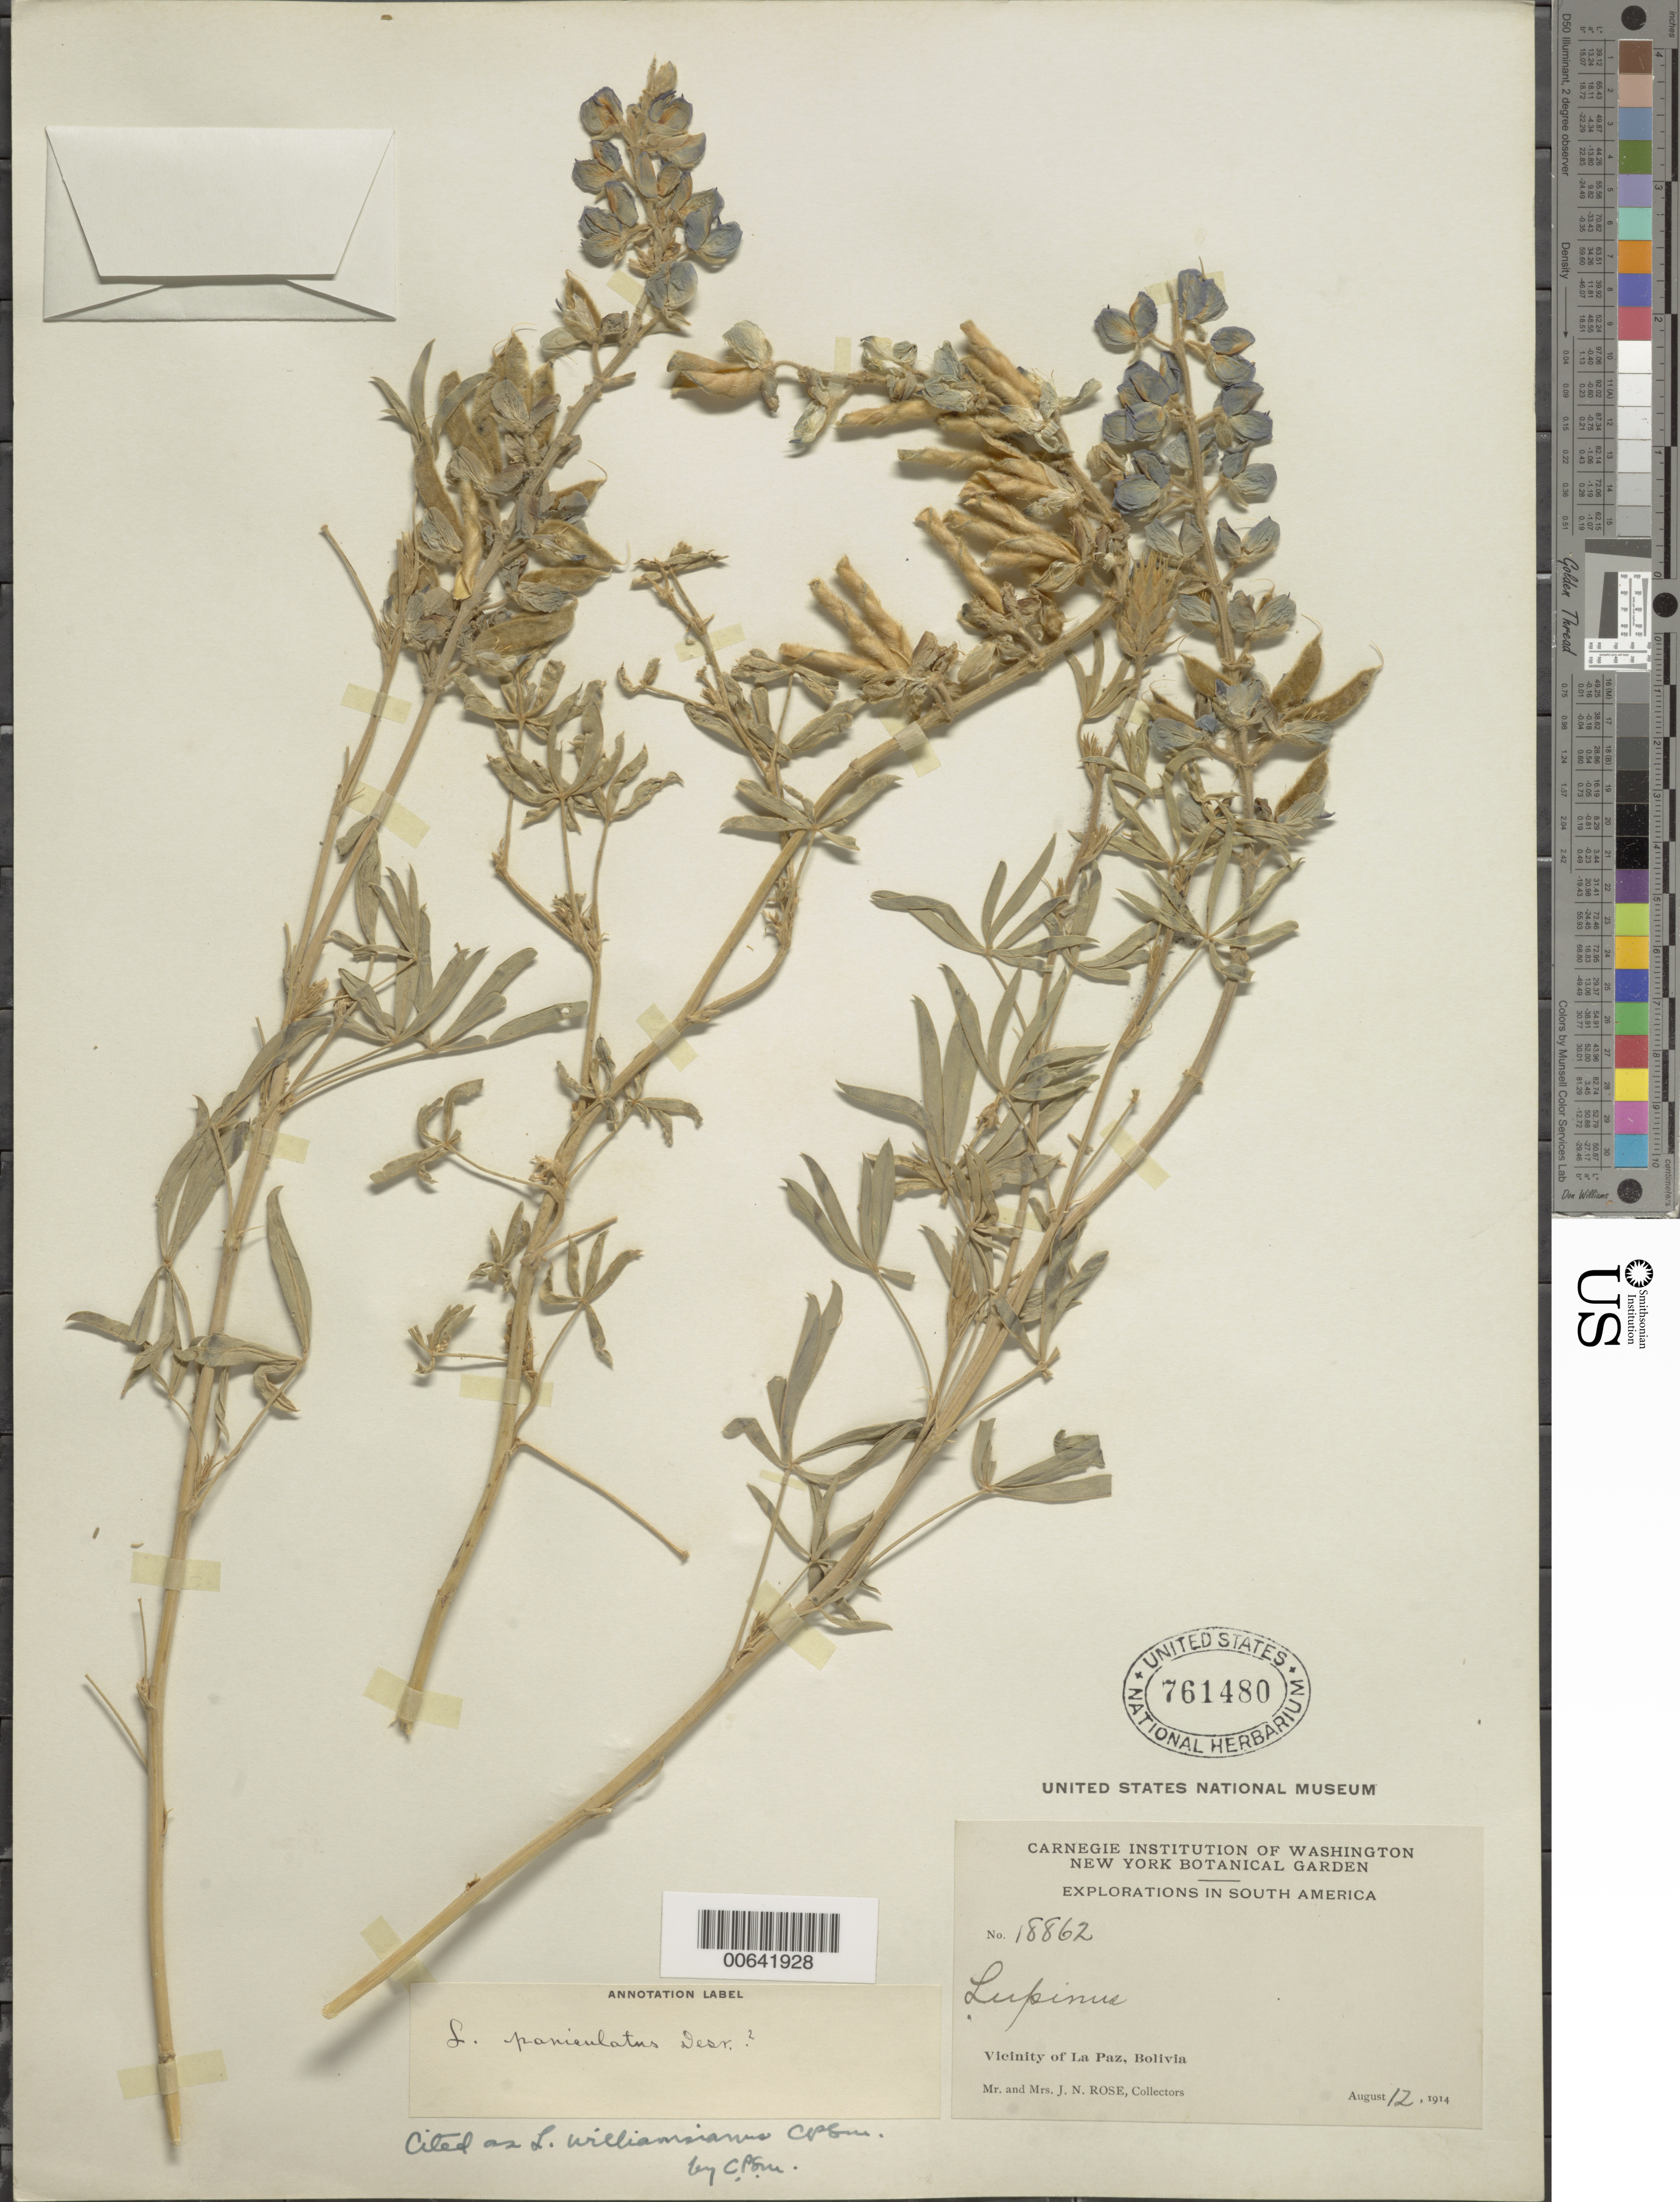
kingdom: Plantae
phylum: Tracheophyta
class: Magnoliopsida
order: Fabales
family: Fabaceae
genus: Lupinus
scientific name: Lupinus williamsianus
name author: C.P. Sm.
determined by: Smith, C. P.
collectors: J. N. Rose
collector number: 18862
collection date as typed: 08 Dec 1914 or 12 Aug 1914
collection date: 1914-08-12 or 1914-12-08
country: Bolivia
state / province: La Paz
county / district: Murillo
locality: Cercanías de La Paz, Bolivia.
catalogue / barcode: US 761480